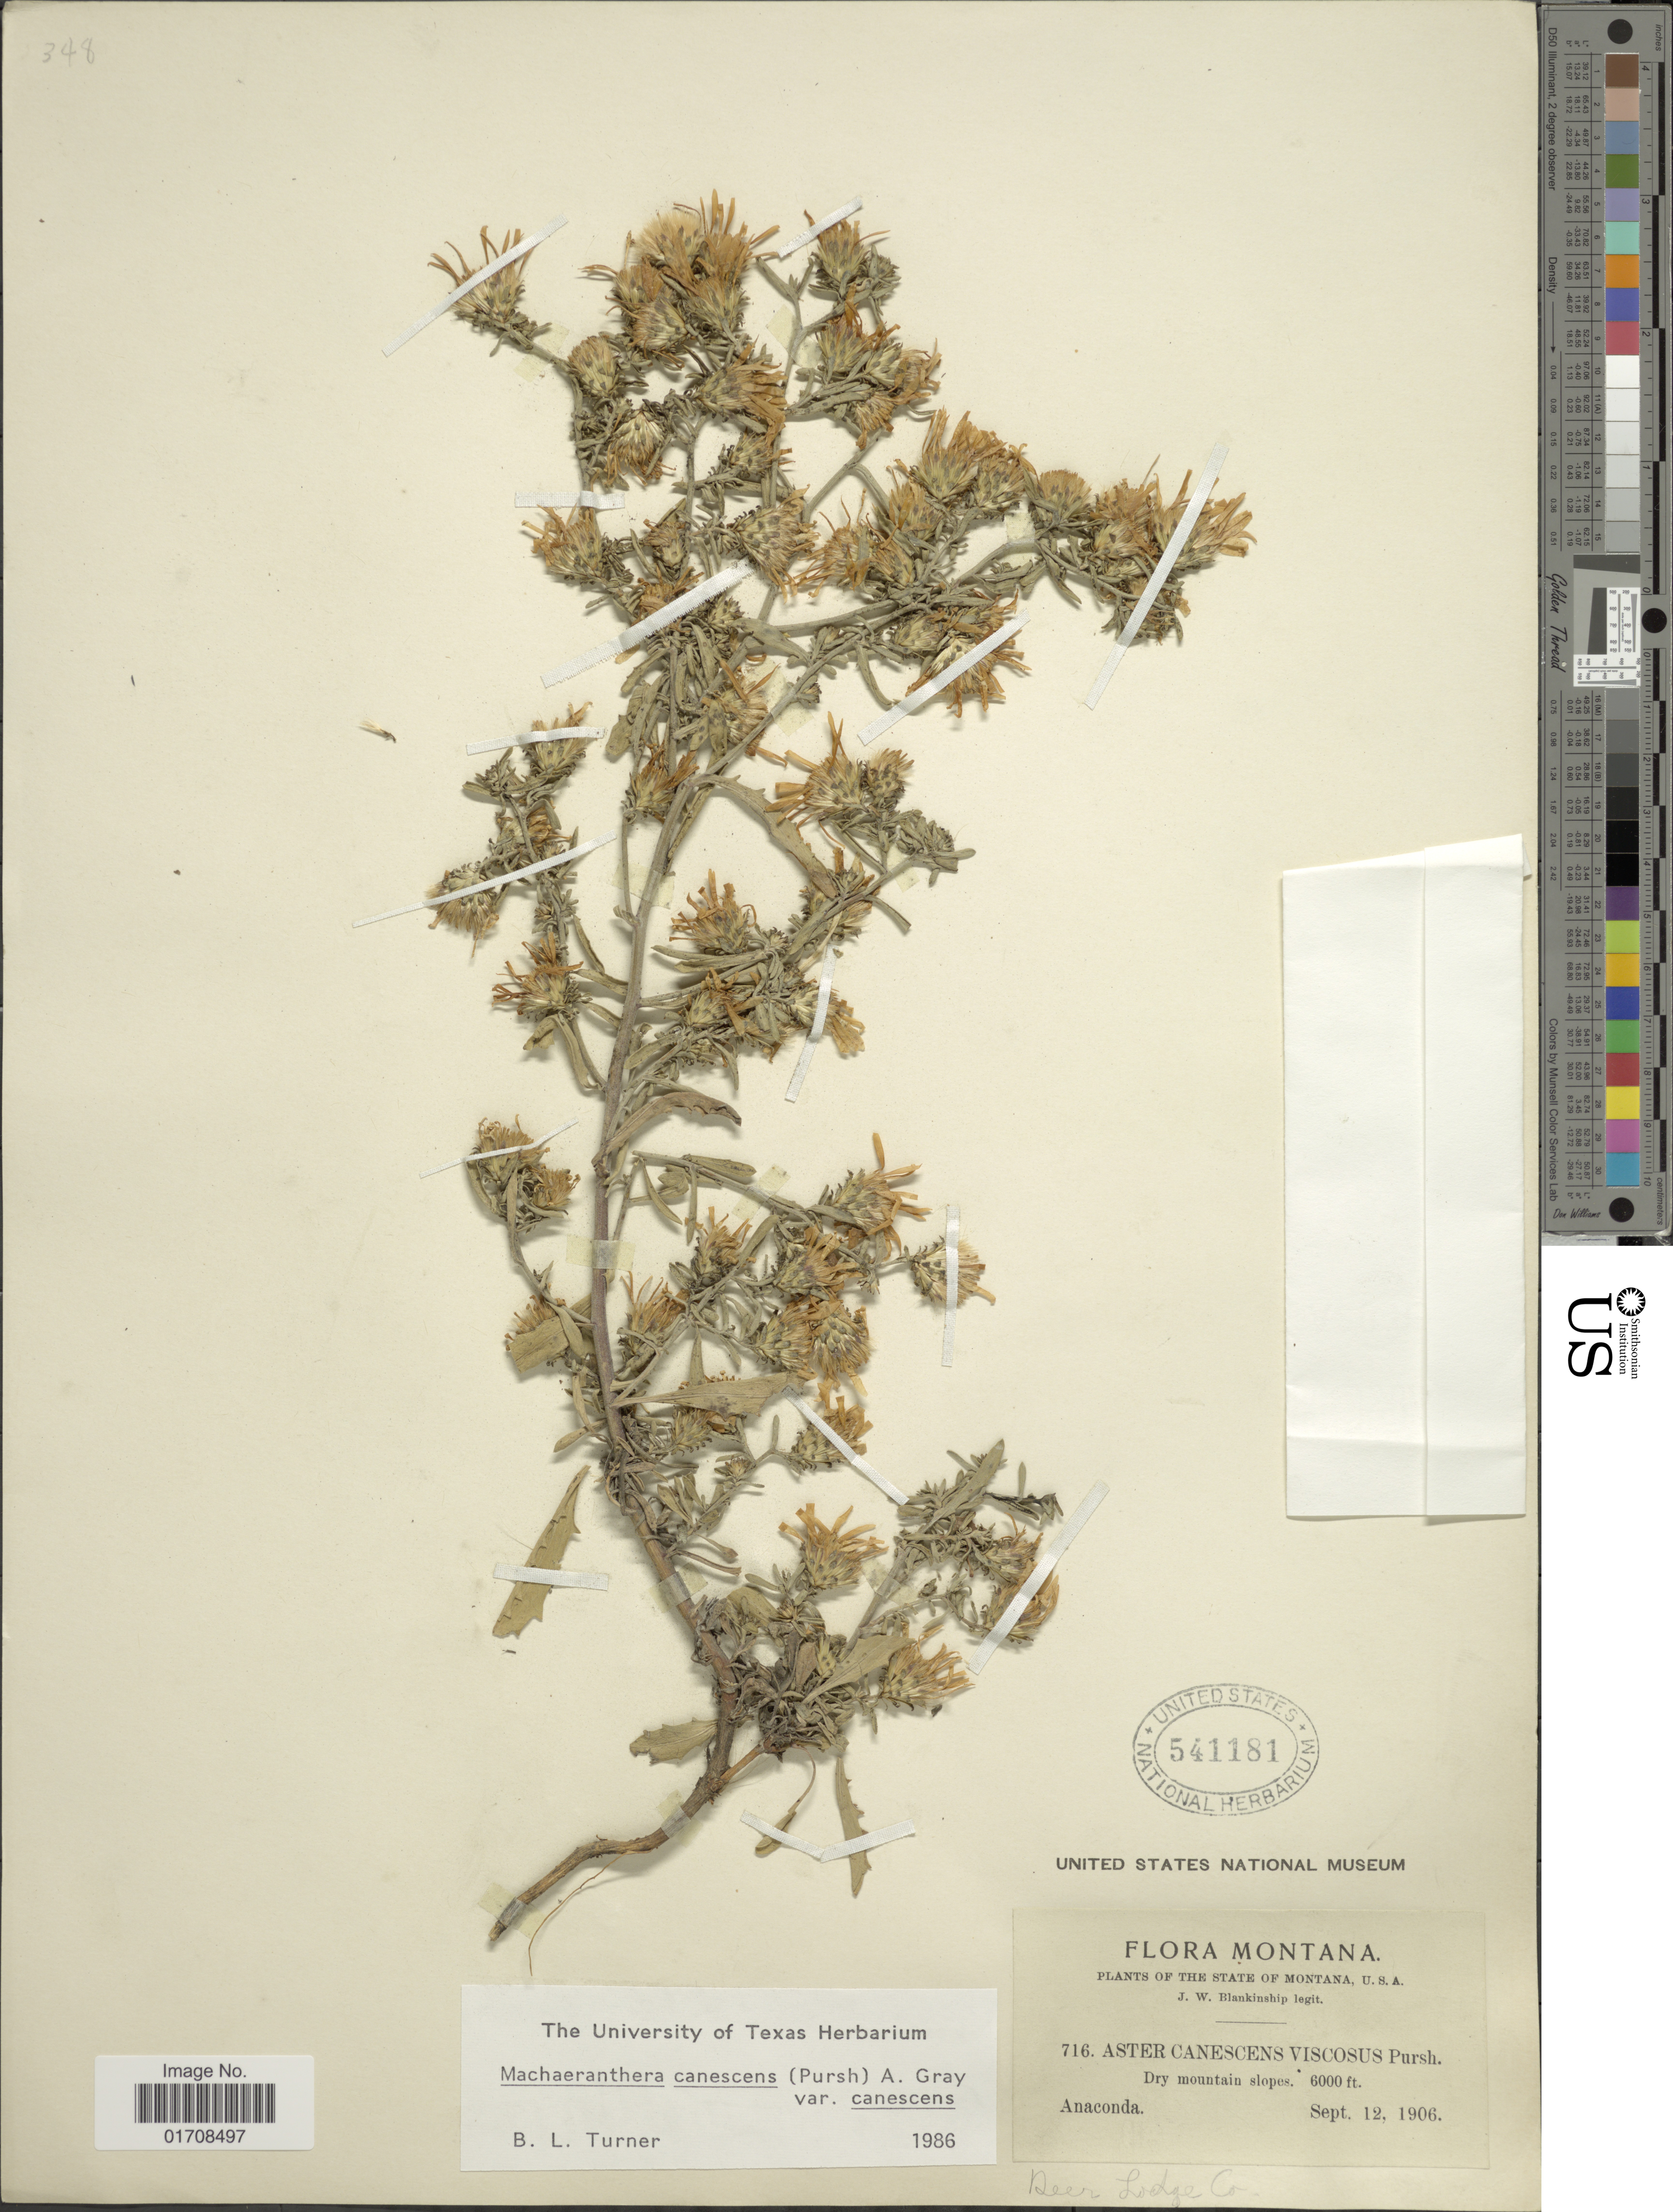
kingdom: Plantae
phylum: Tracheophyta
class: Magnoliopsida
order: Asterales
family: Asteraceae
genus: Machaeranthera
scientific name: Machaeranthera canescens var. canescens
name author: (Pursh) A. Gray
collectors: J. W. Blankinship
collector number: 716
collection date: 1906-09-12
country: United States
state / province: Montana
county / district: Deer Lodge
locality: Anaconda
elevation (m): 1829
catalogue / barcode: US 541181